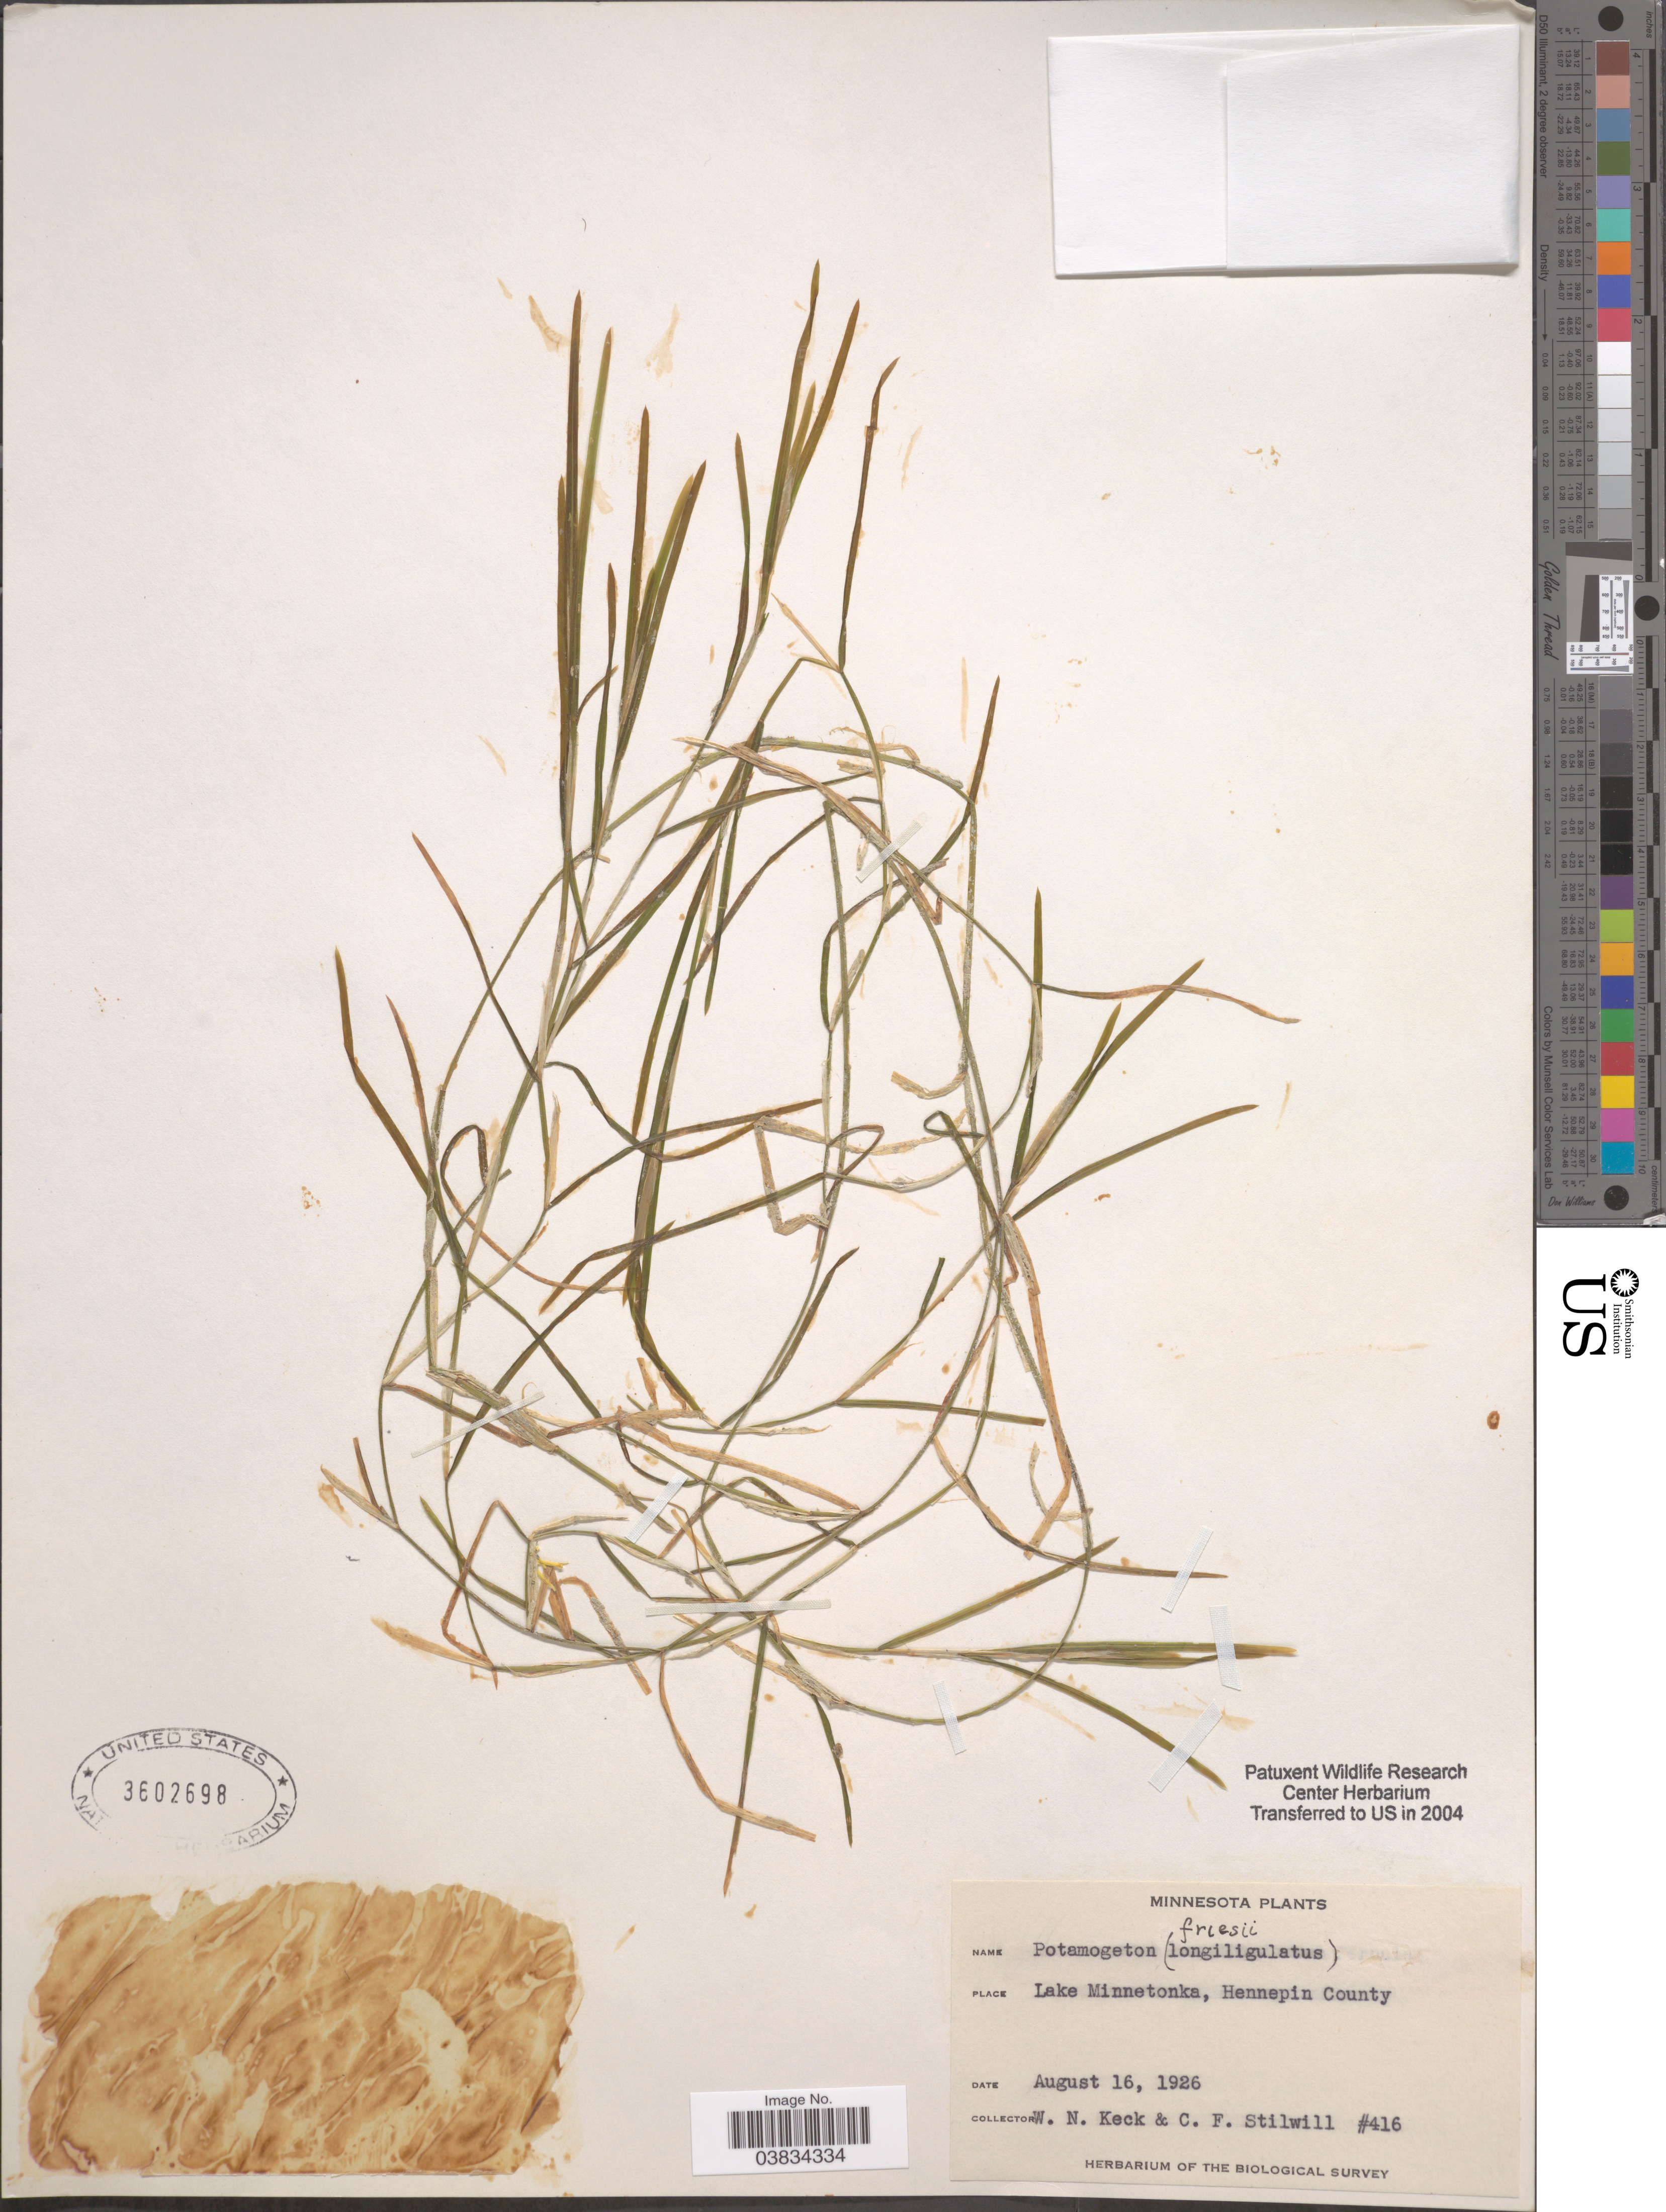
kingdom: Plantae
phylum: Tracheophyta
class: Liliopsida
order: Alismatales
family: Potamogetonaceae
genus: Potamogeton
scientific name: Potamogeton friesii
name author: Rupr.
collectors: W. Keck & C. Stilwill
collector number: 416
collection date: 1926-08-16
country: United States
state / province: Minnesota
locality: Lake Minnetonka, Hennepin County.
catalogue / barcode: US 3602698